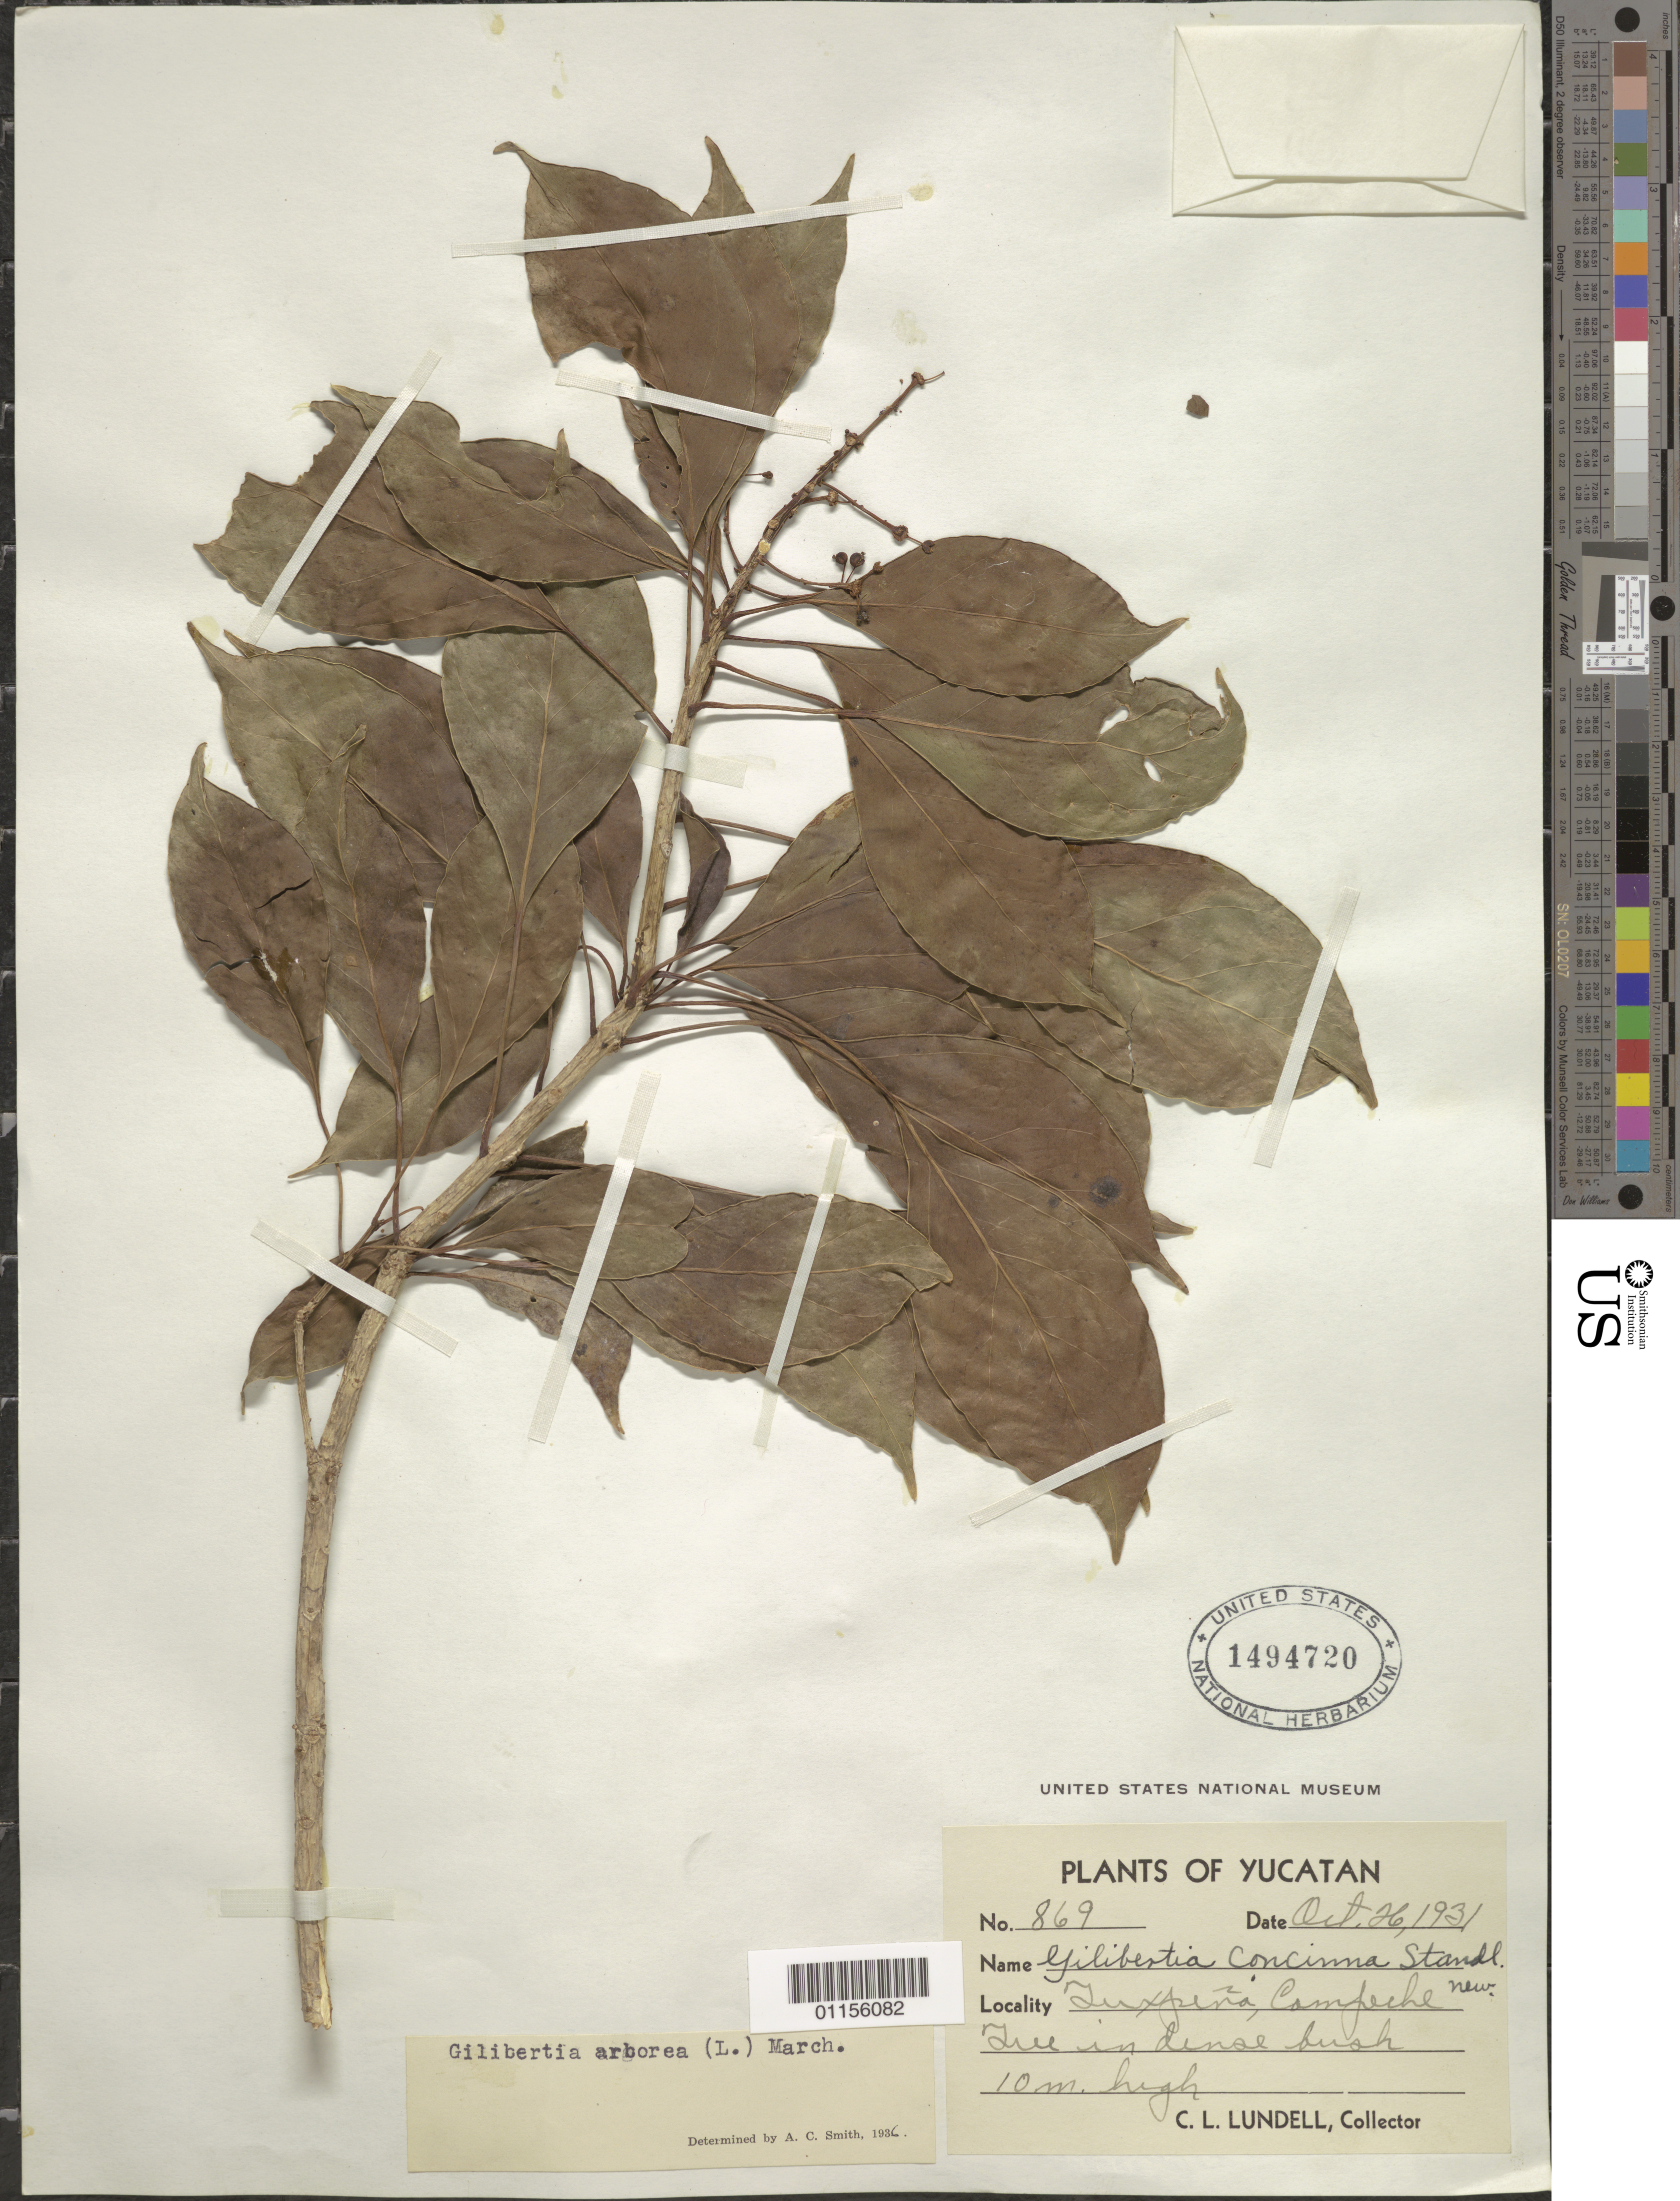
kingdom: Plantae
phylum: Tracheophyta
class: Magnoliopsida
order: Apiales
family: Araliaceae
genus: Dendropanax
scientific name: Dendropanax arboreus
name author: (L.) Decne. & Planch.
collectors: C. L. Lundell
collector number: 869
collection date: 1931-10-26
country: Mexico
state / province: Yucatán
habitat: Tree in dense bush.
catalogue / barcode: US 1494720